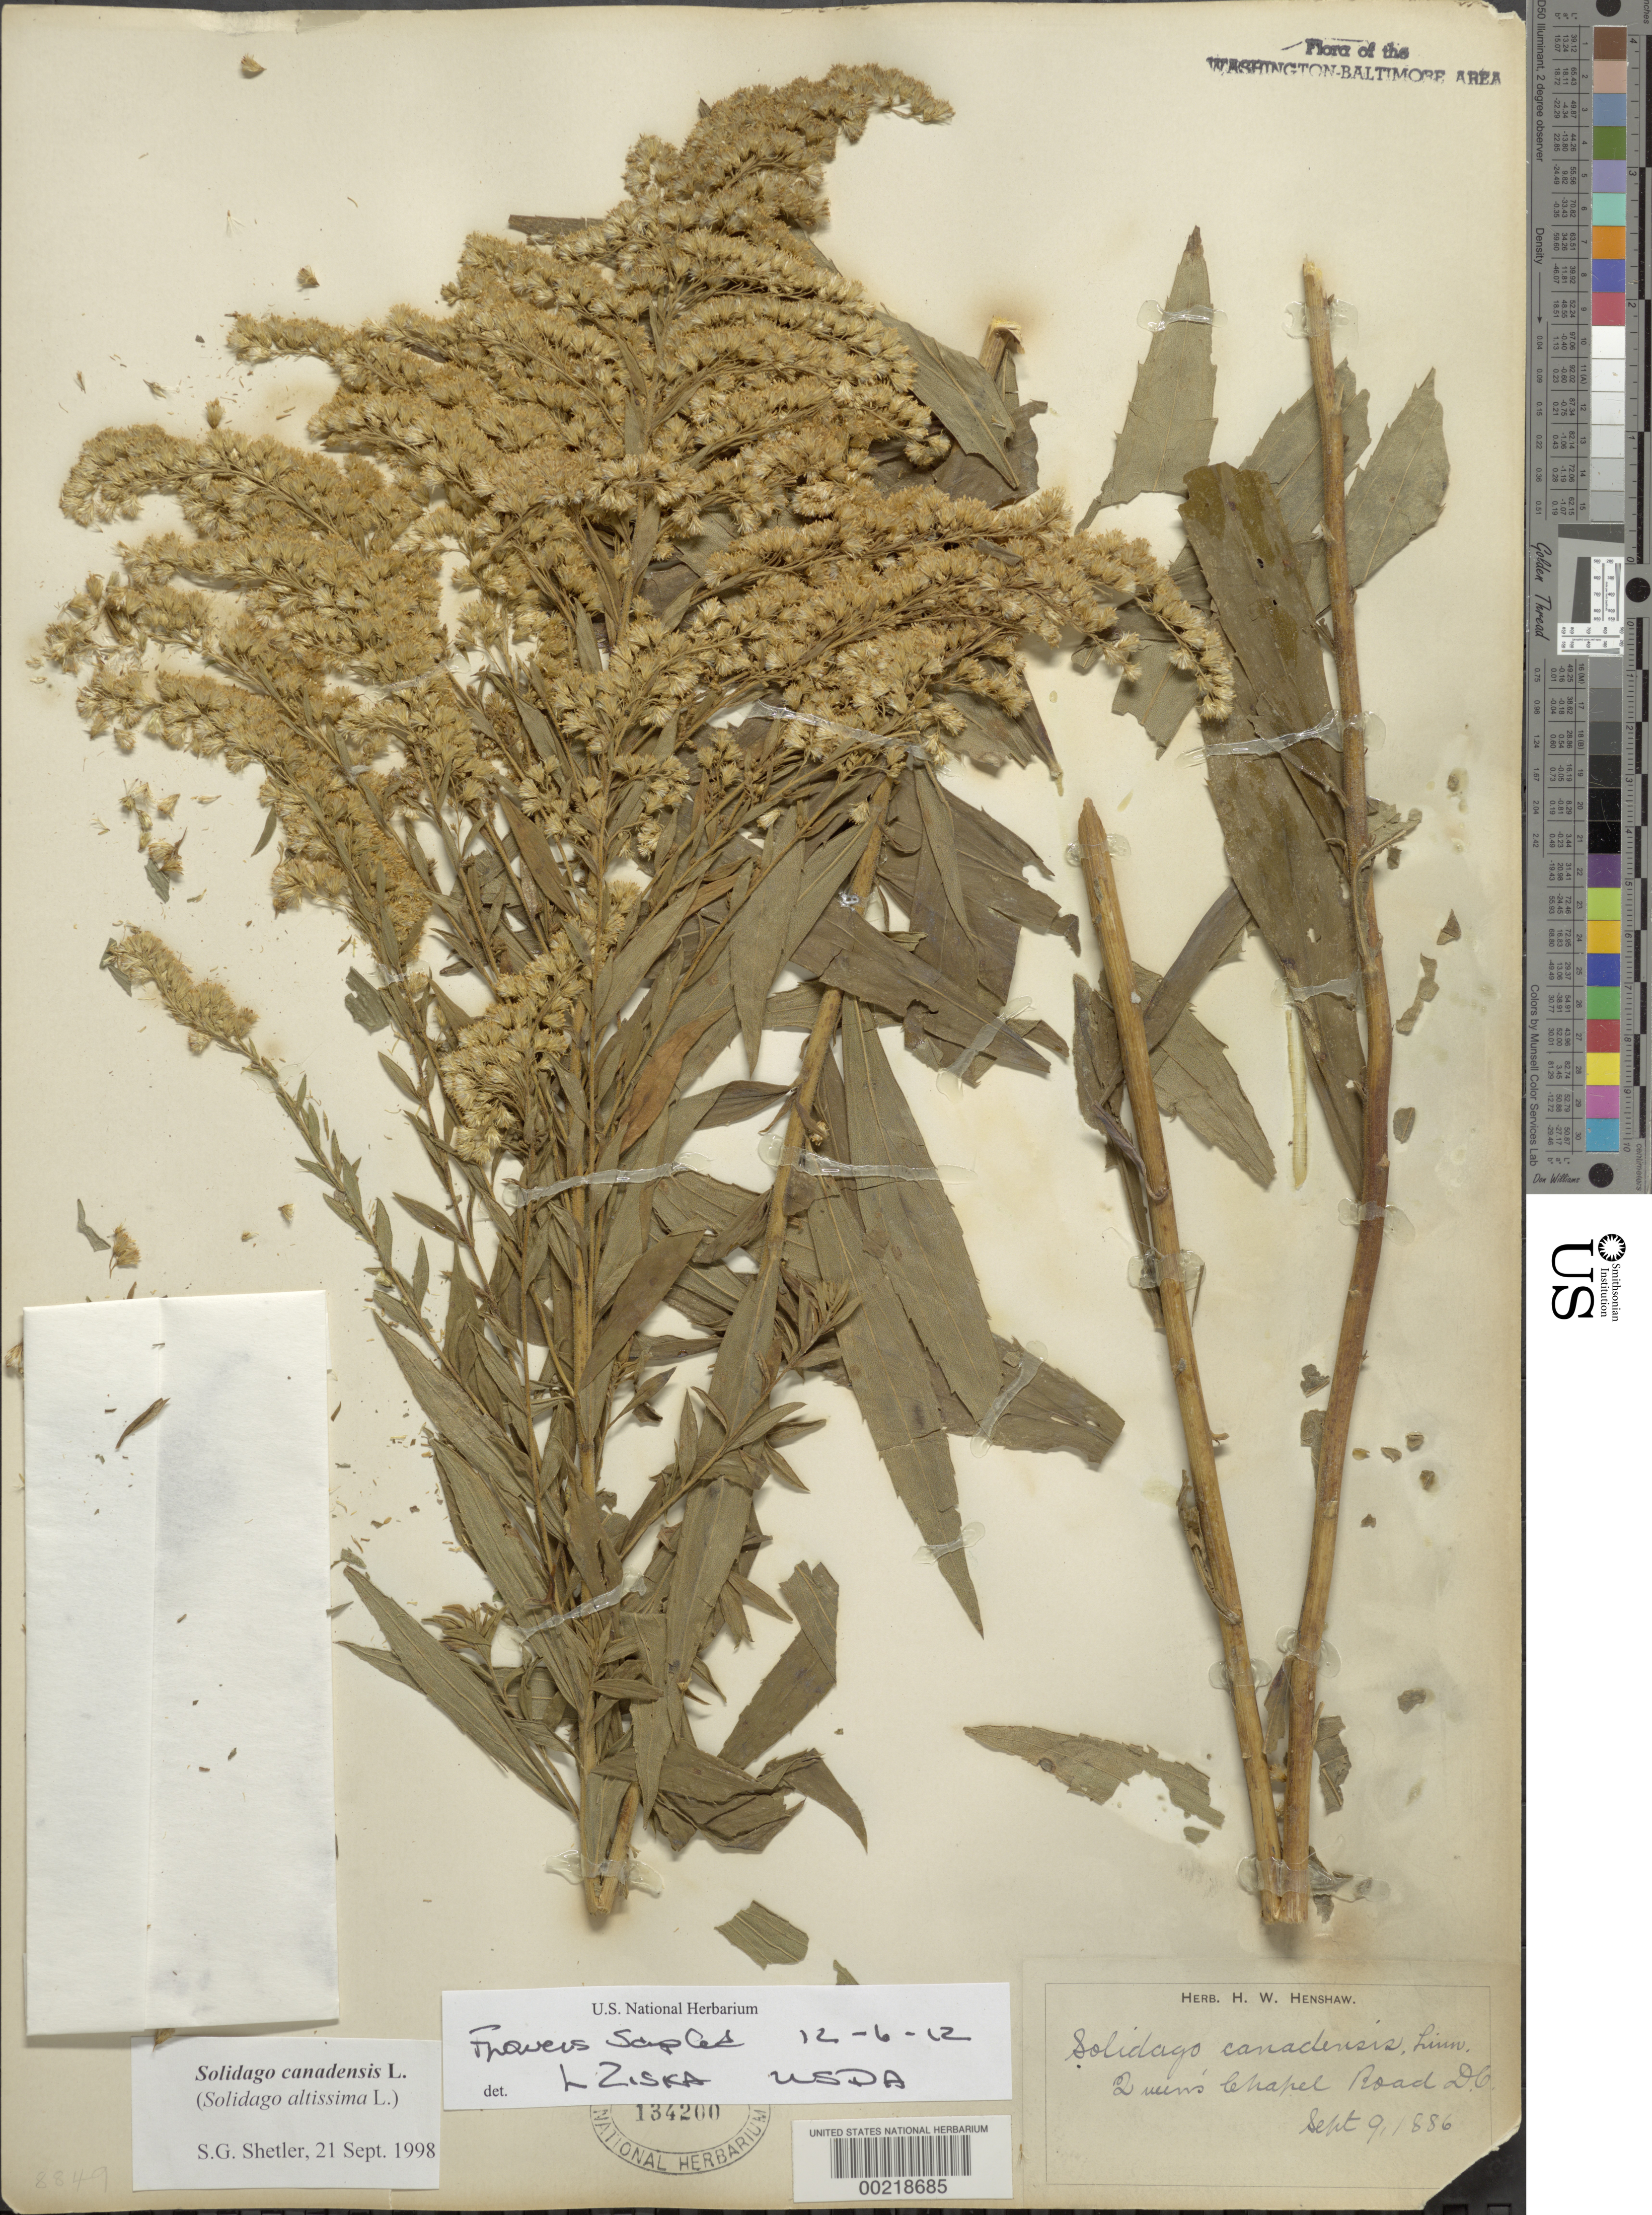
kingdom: Plantae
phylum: Tracheophyta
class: Magnoliopsida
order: Asterales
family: Asteraceae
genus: Solidago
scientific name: Solidago canadensis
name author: L.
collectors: H. Henshaw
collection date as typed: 09 Sep 1886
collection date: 1886-09-09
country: United States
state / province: District of Columbia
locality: Queens Chapel Road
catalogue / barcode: US 134200